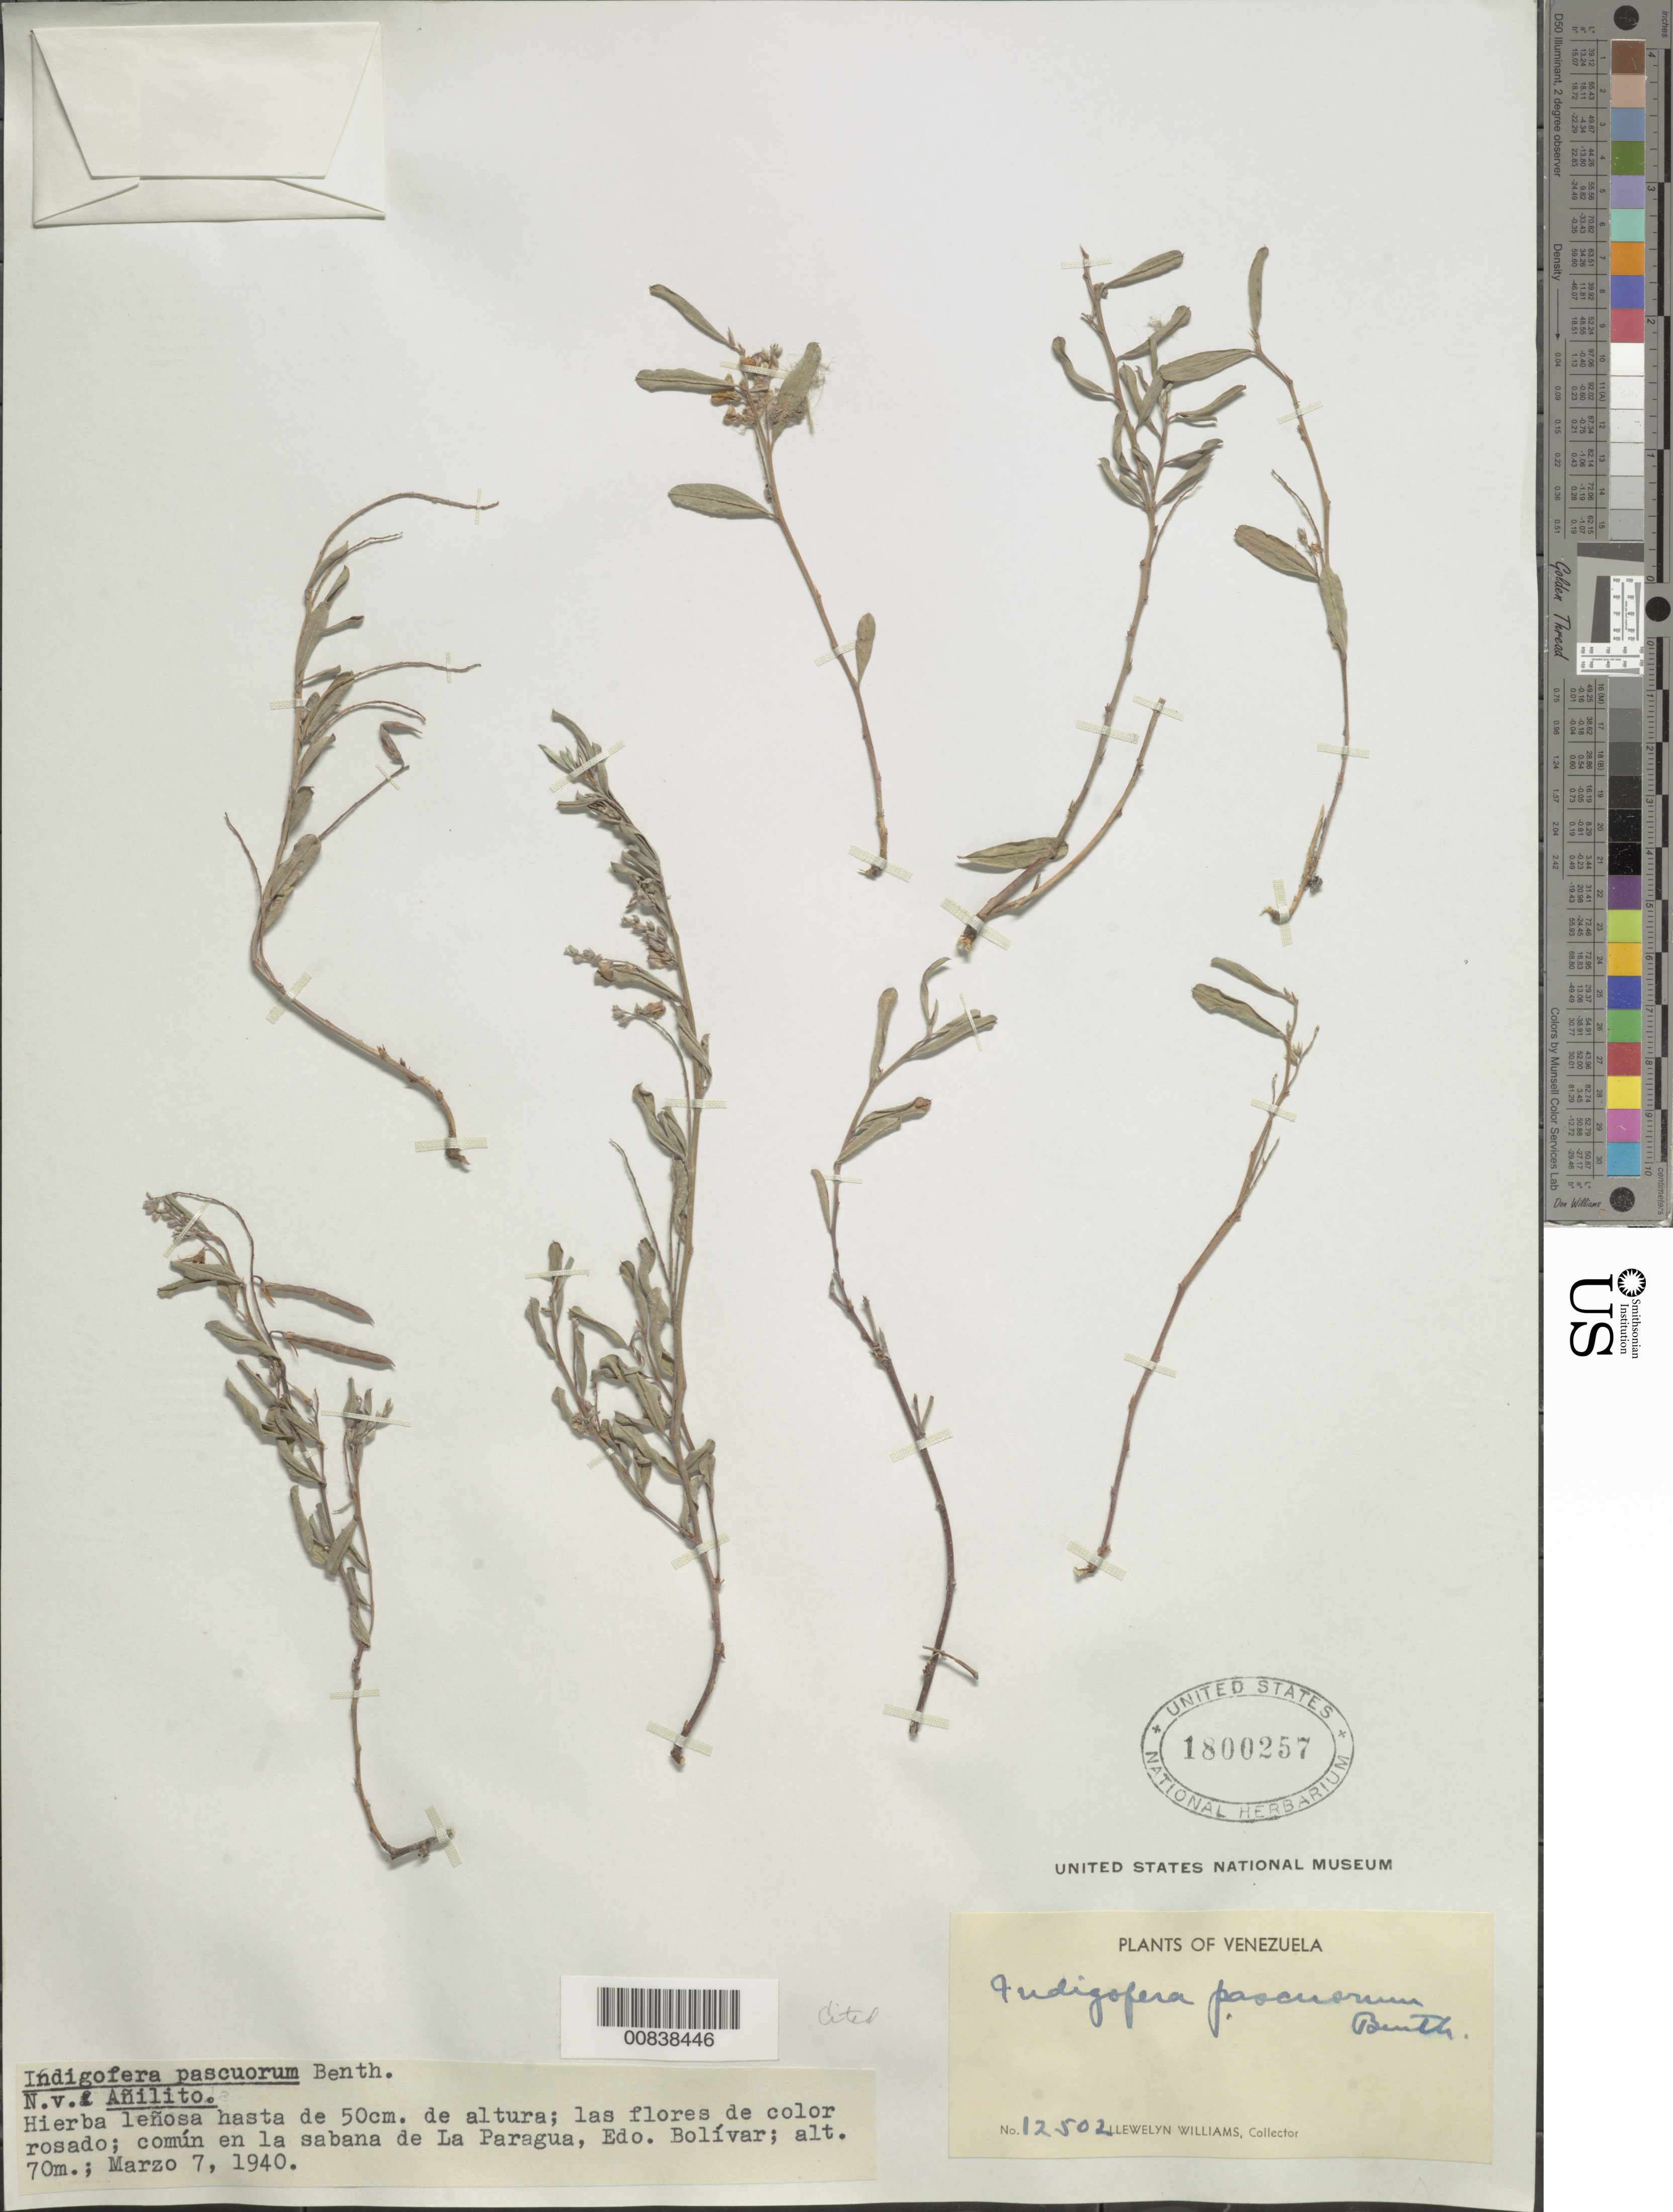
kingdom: Plantae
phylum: Tracheophyta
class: Magnoliopsida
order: Fabales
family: Fabaceae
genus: Indigofera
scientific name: Indigofera pascuorum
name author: Benth.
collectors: Ll. Williams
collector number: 12502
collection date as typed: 7-Mar-40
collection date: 1940-03-07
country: Venezuela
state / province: Bolívar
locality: La Paragua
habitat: Sabana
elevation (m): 70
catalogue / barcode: US 1800257